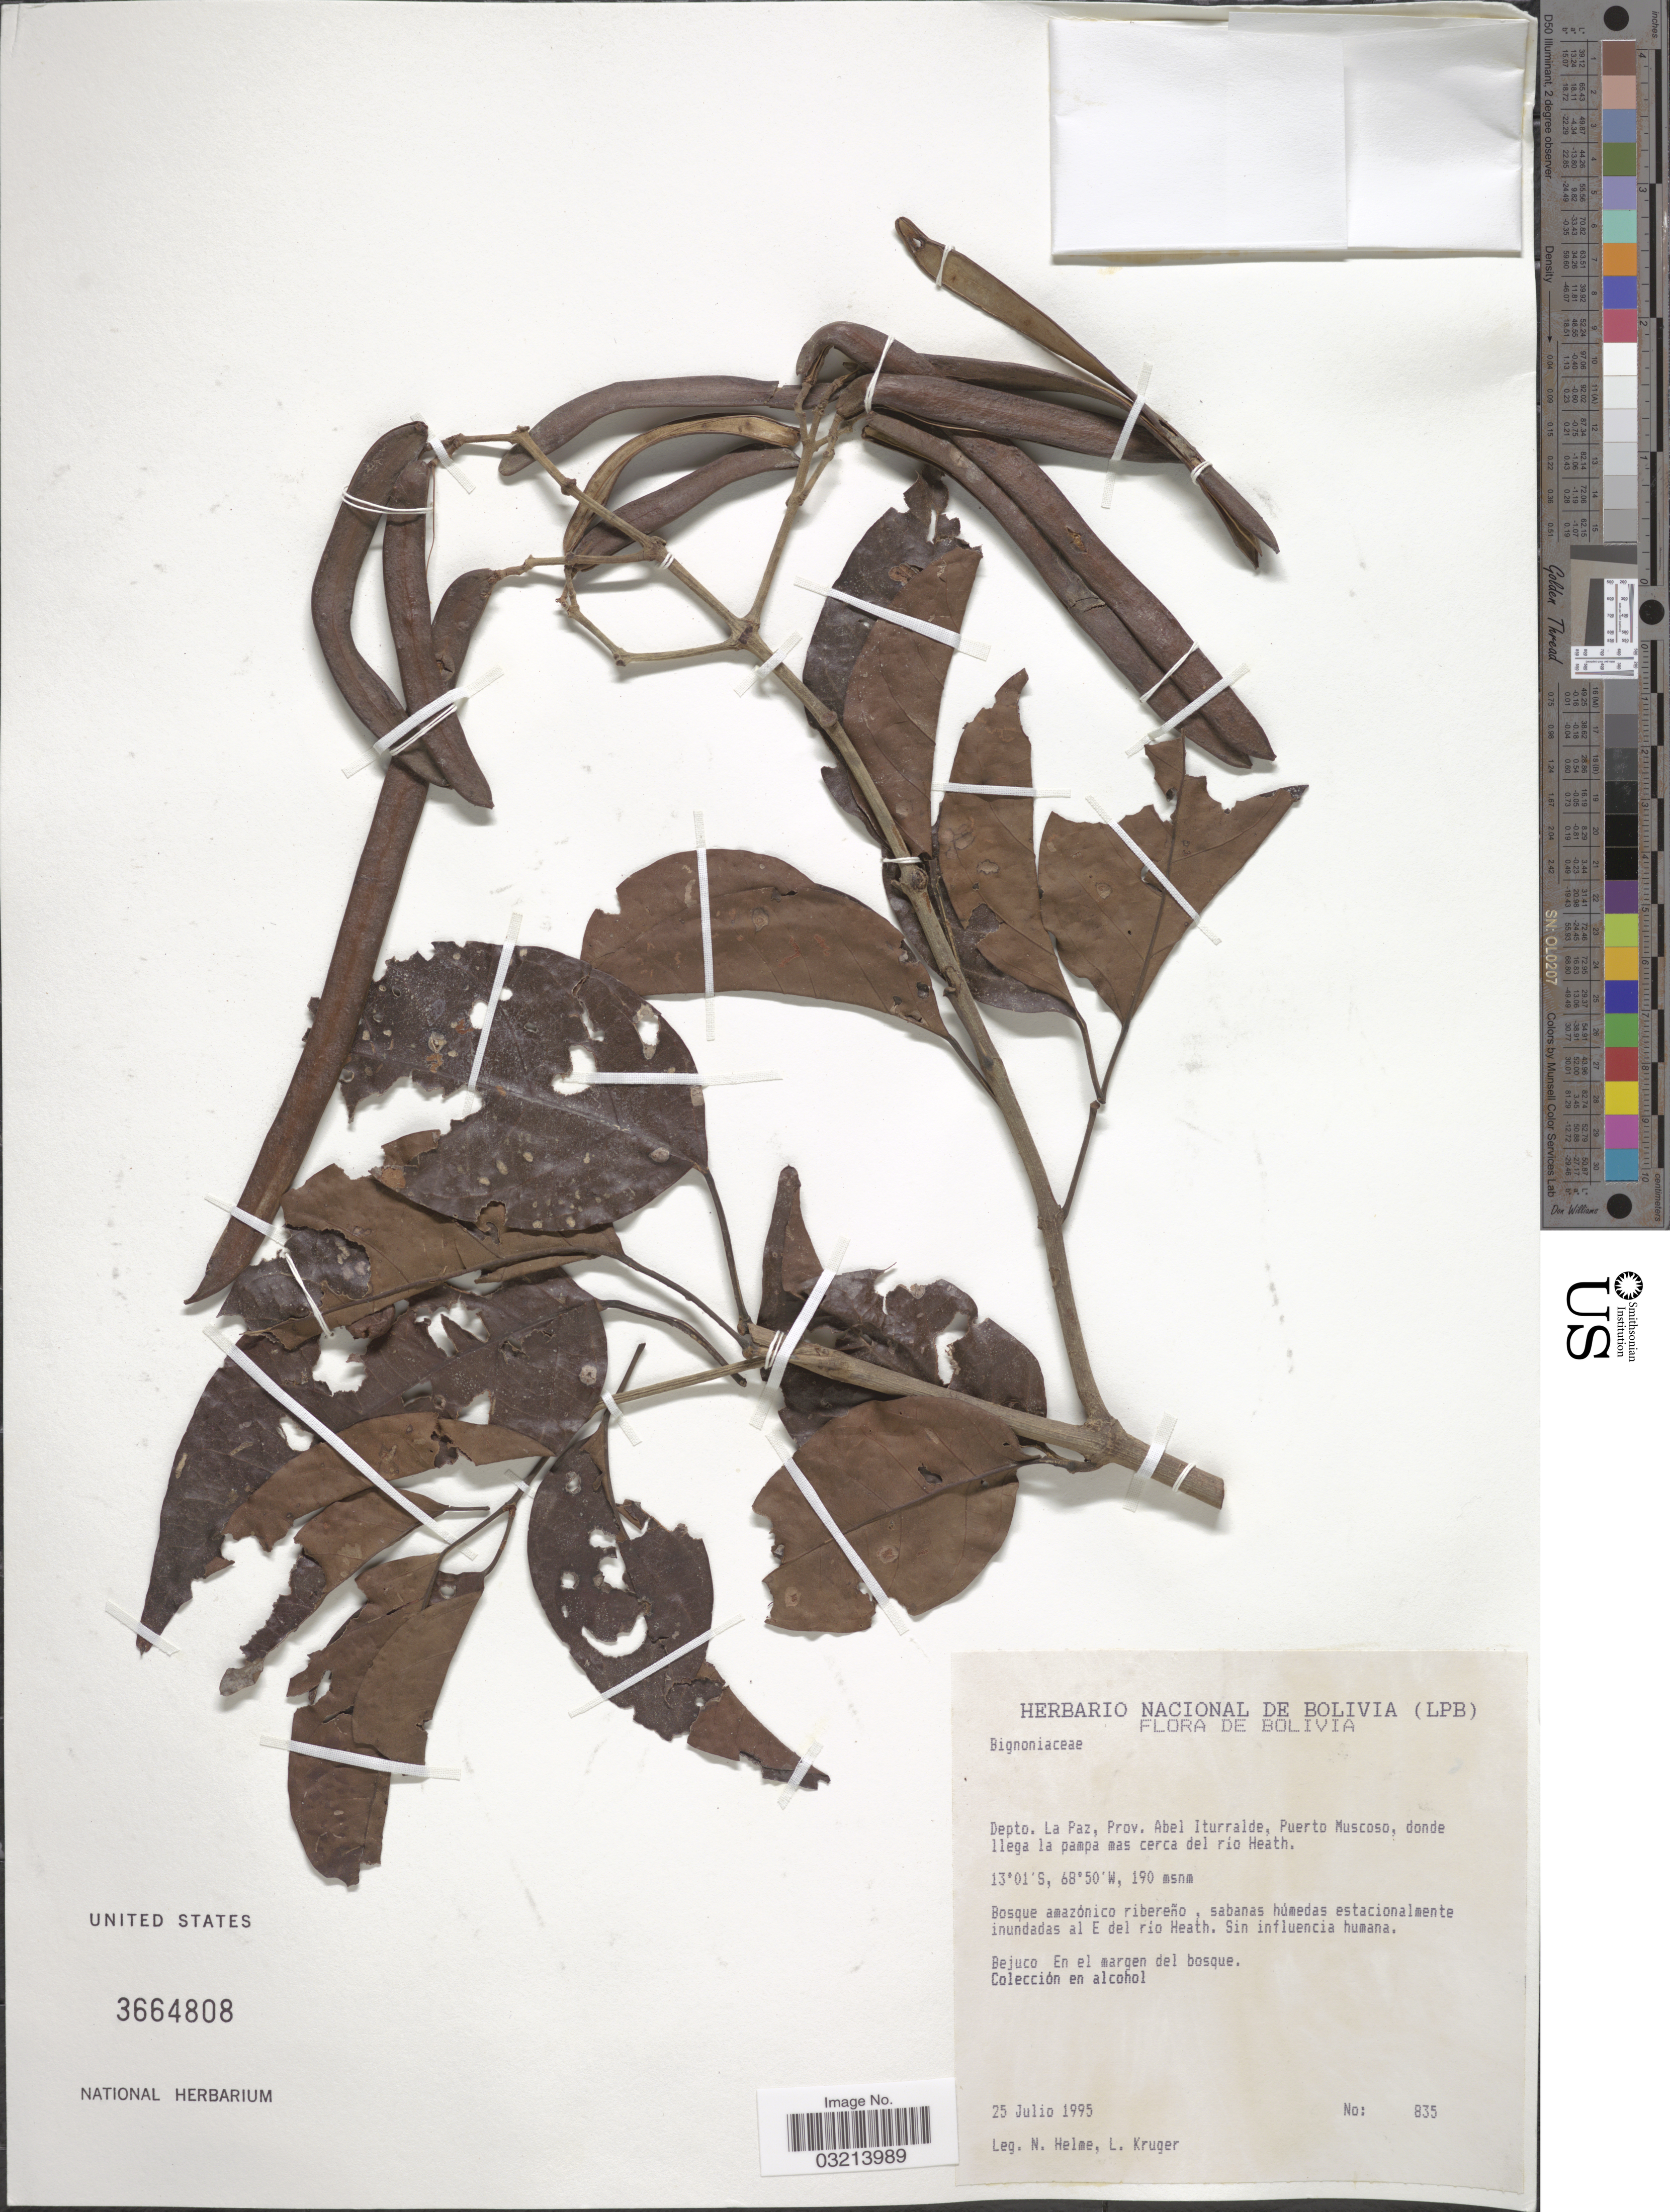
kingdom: Plantae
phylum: Tracheophyta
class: Magnoliopsida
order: Lamiales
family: Bignoniaceae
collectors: N. Helme & L. Kruger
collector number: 835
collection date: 1995-07-25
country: Bolivia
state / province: La Paz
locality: Depto. La Paz, Prov. Abel Iturralde, Puerto Muscoso, donde llega la pampa mas cerca del río Heath.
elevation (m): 190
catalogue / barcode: US 3664808